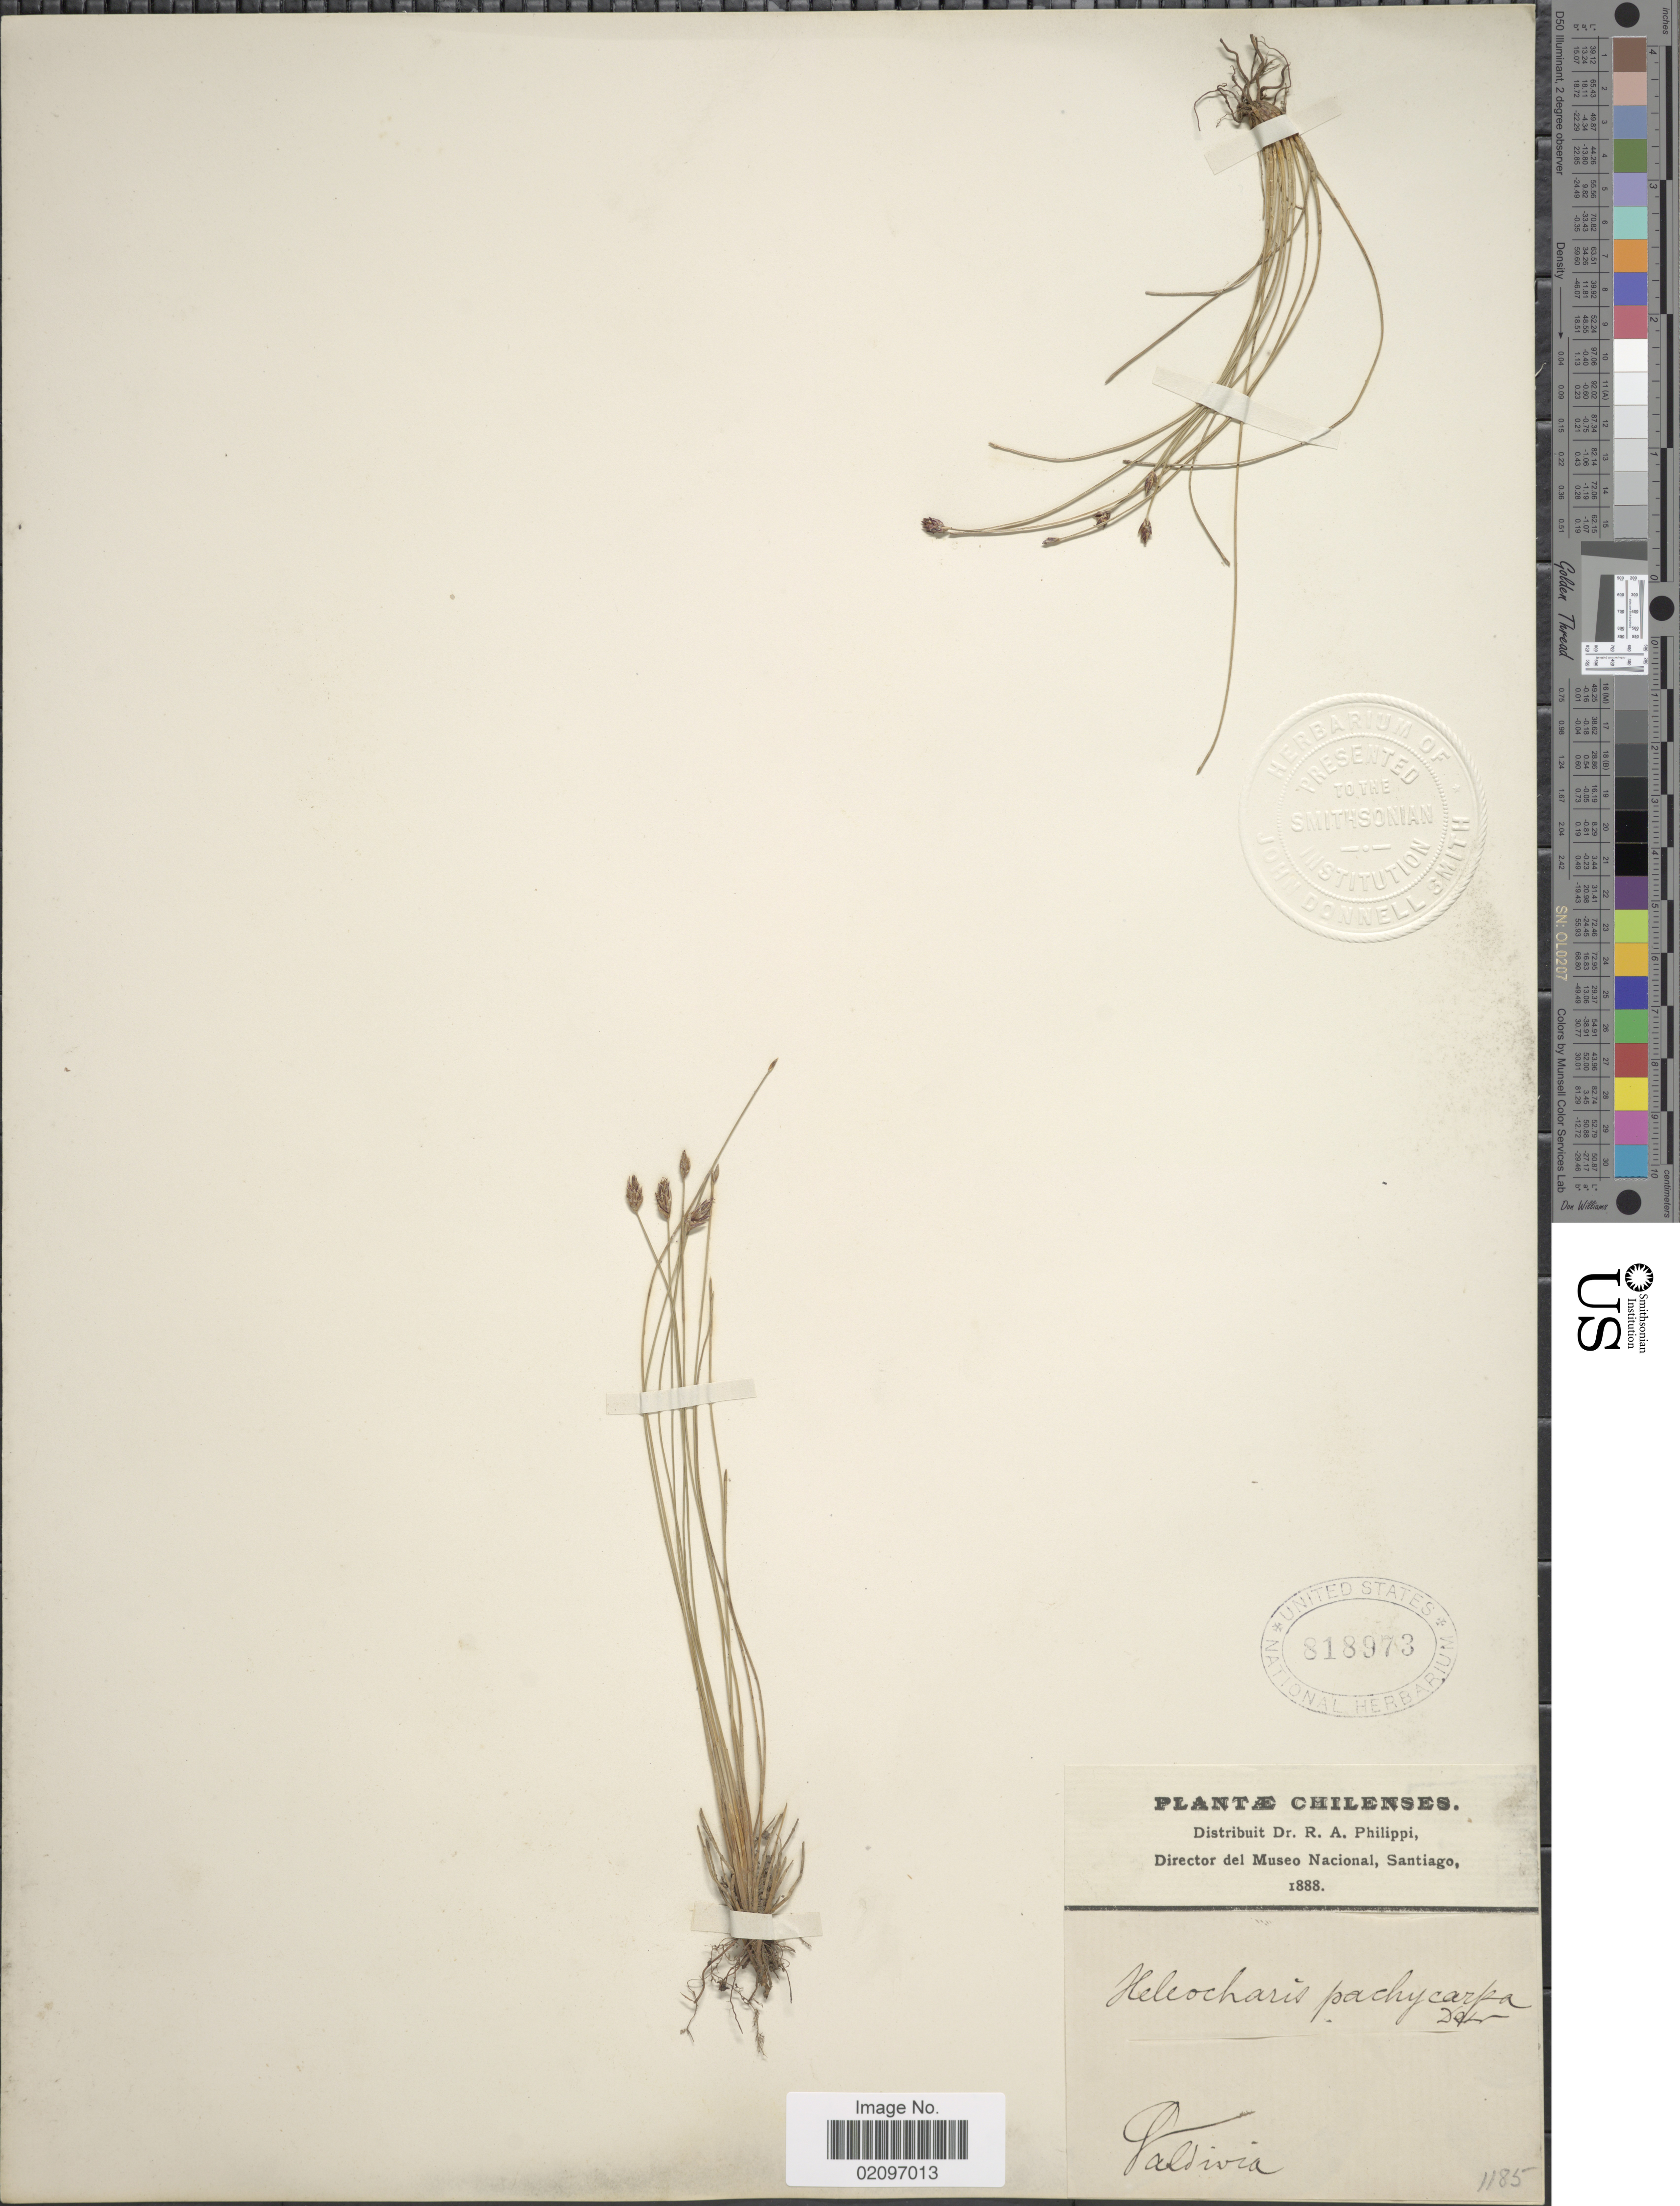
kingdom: Plantae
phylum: Tracheophyta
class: Liliopsida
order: Poales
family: Cyperaceae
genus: Eleocharis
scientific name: Eleocharis pachycarpa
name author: É. Desv.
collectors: ex. herb. R.A. Philippi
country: Chile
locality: Valdivia.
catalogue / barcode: US 818973